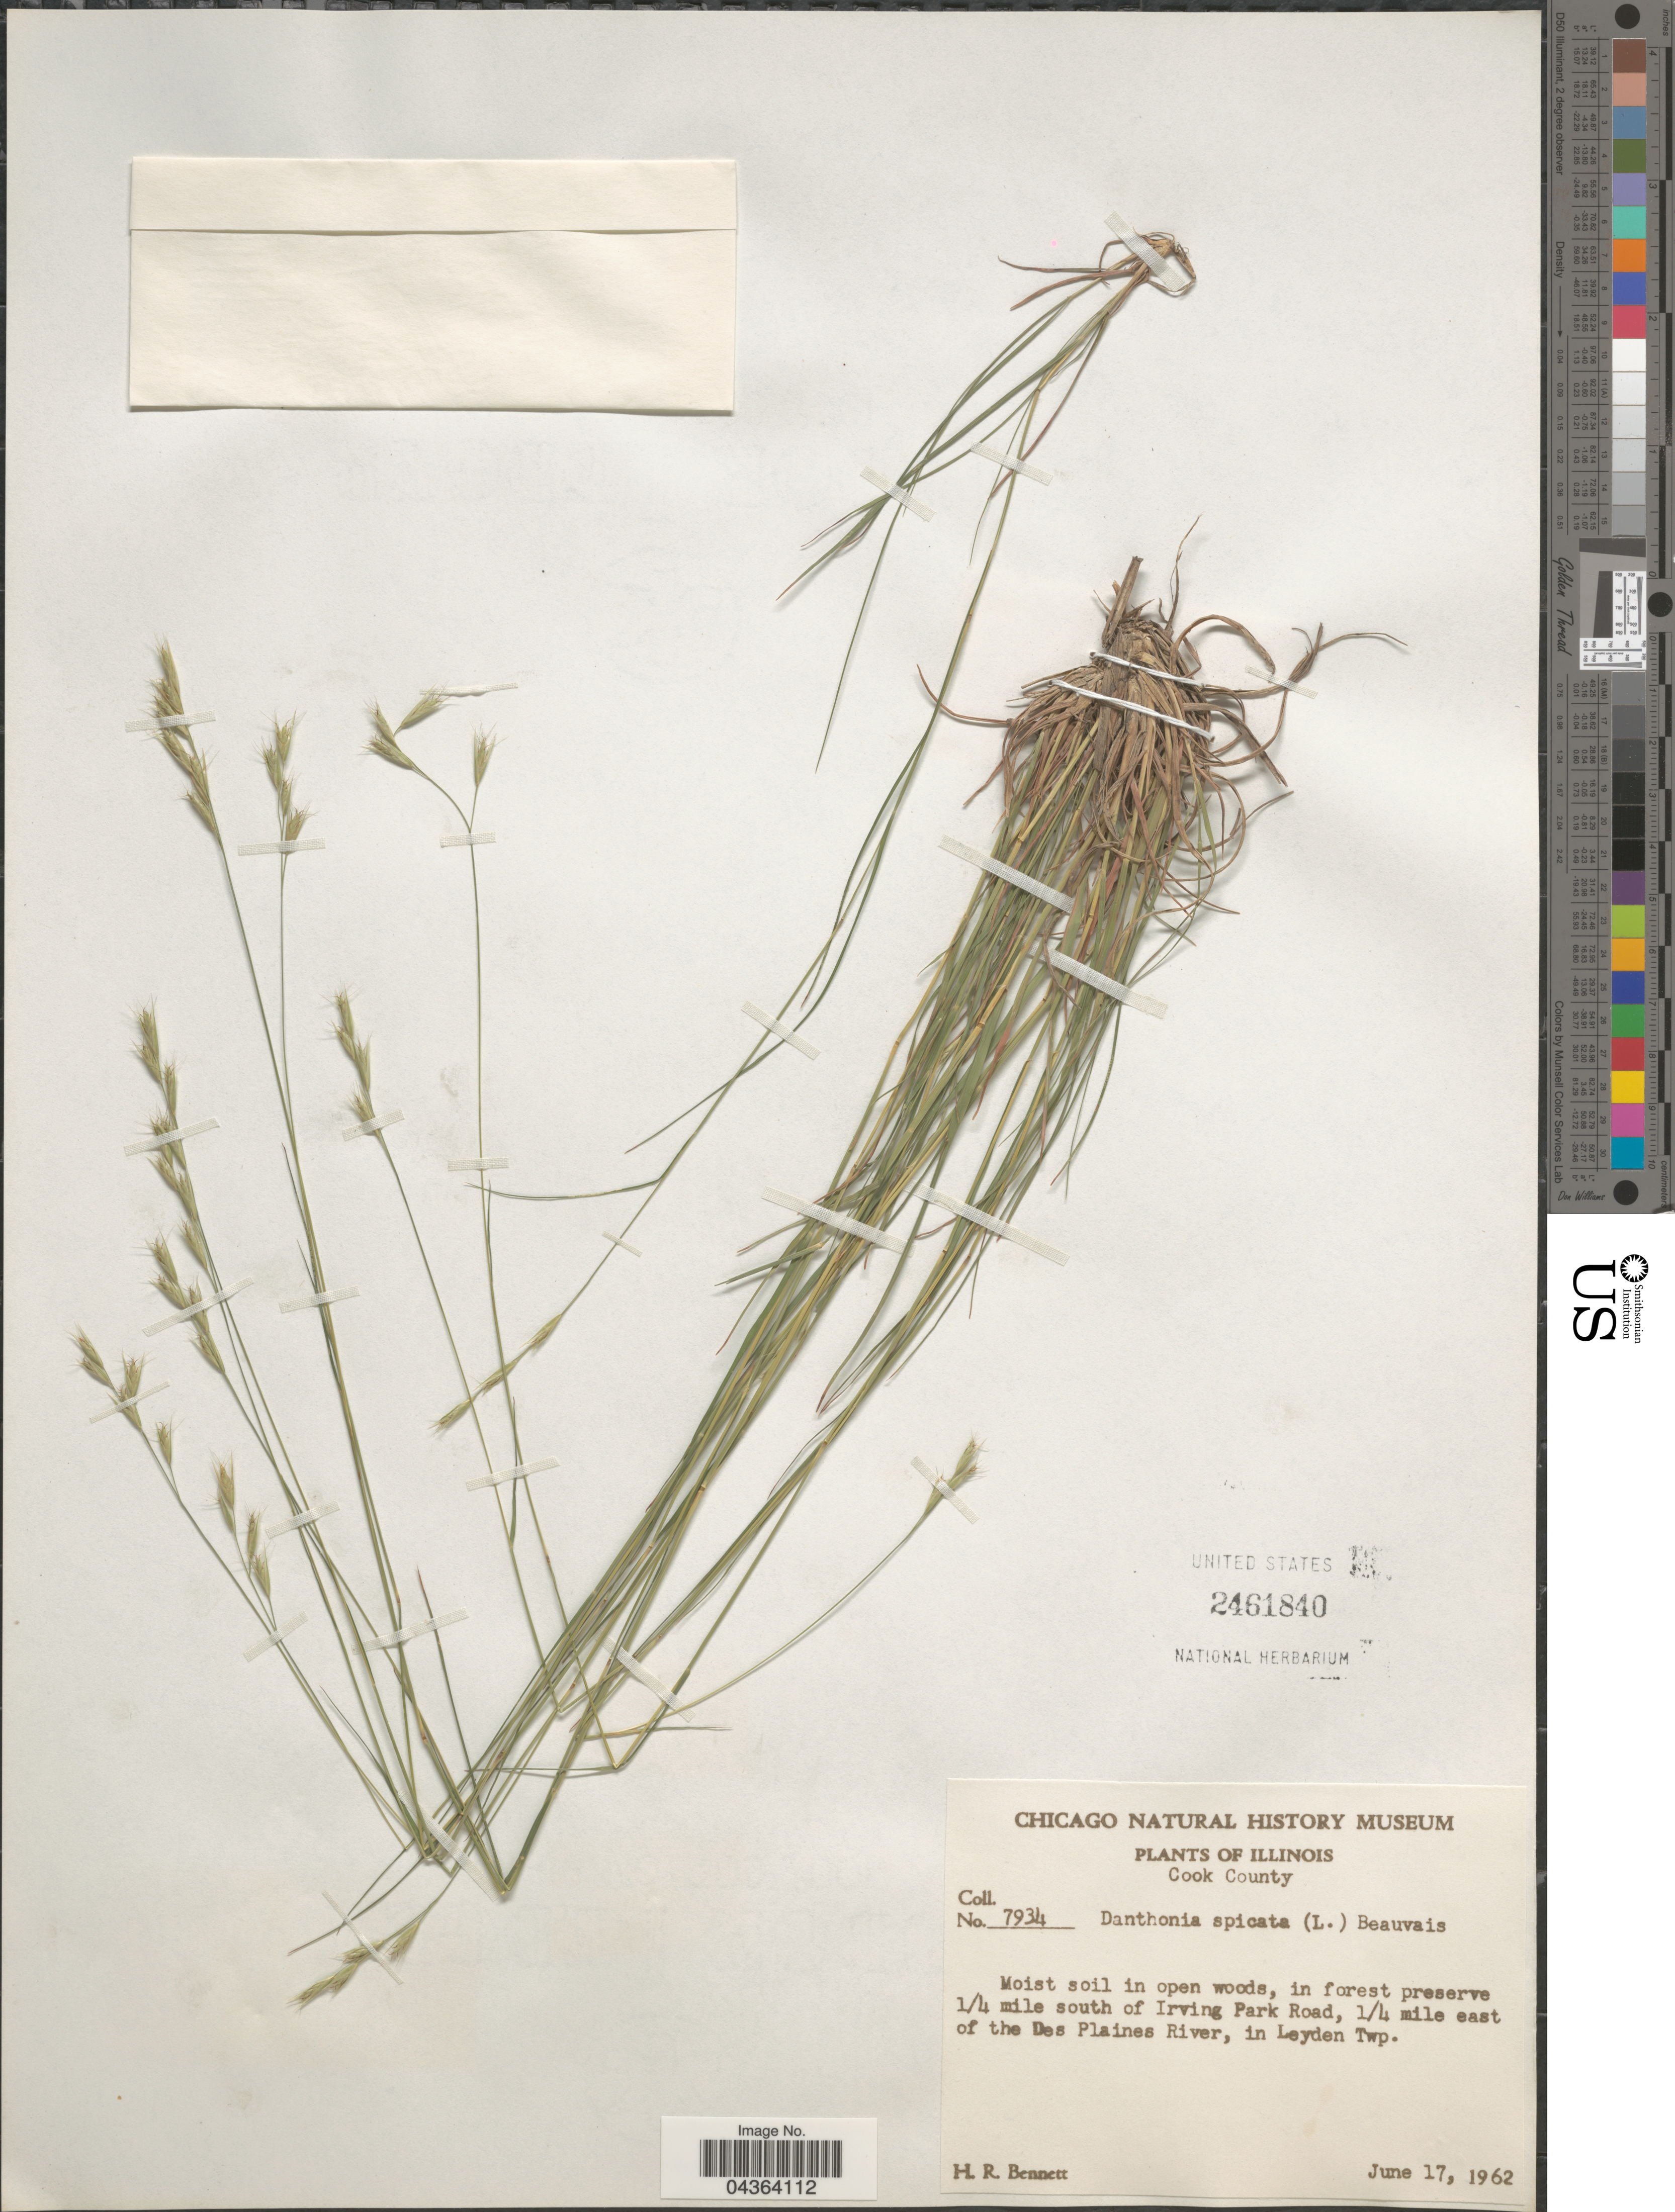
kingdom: Plantae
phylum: Tracheophyta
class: Liliopsida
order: Poales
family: Poaceae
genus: Danthonia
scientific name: Danthonia spicata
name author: (L.) P. Beauv. ex Roem. & Schult.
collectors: H. R. Bennett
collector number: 7934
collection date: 1962-06-17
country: United States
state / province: Illinois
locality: Cook County. Moist soil in open woods, in forest preserve 1/4 mile south of Irving Park Road, 1/4 mile east of the Des Plaines River, in Leyden Twp.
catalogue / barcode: US 2461840